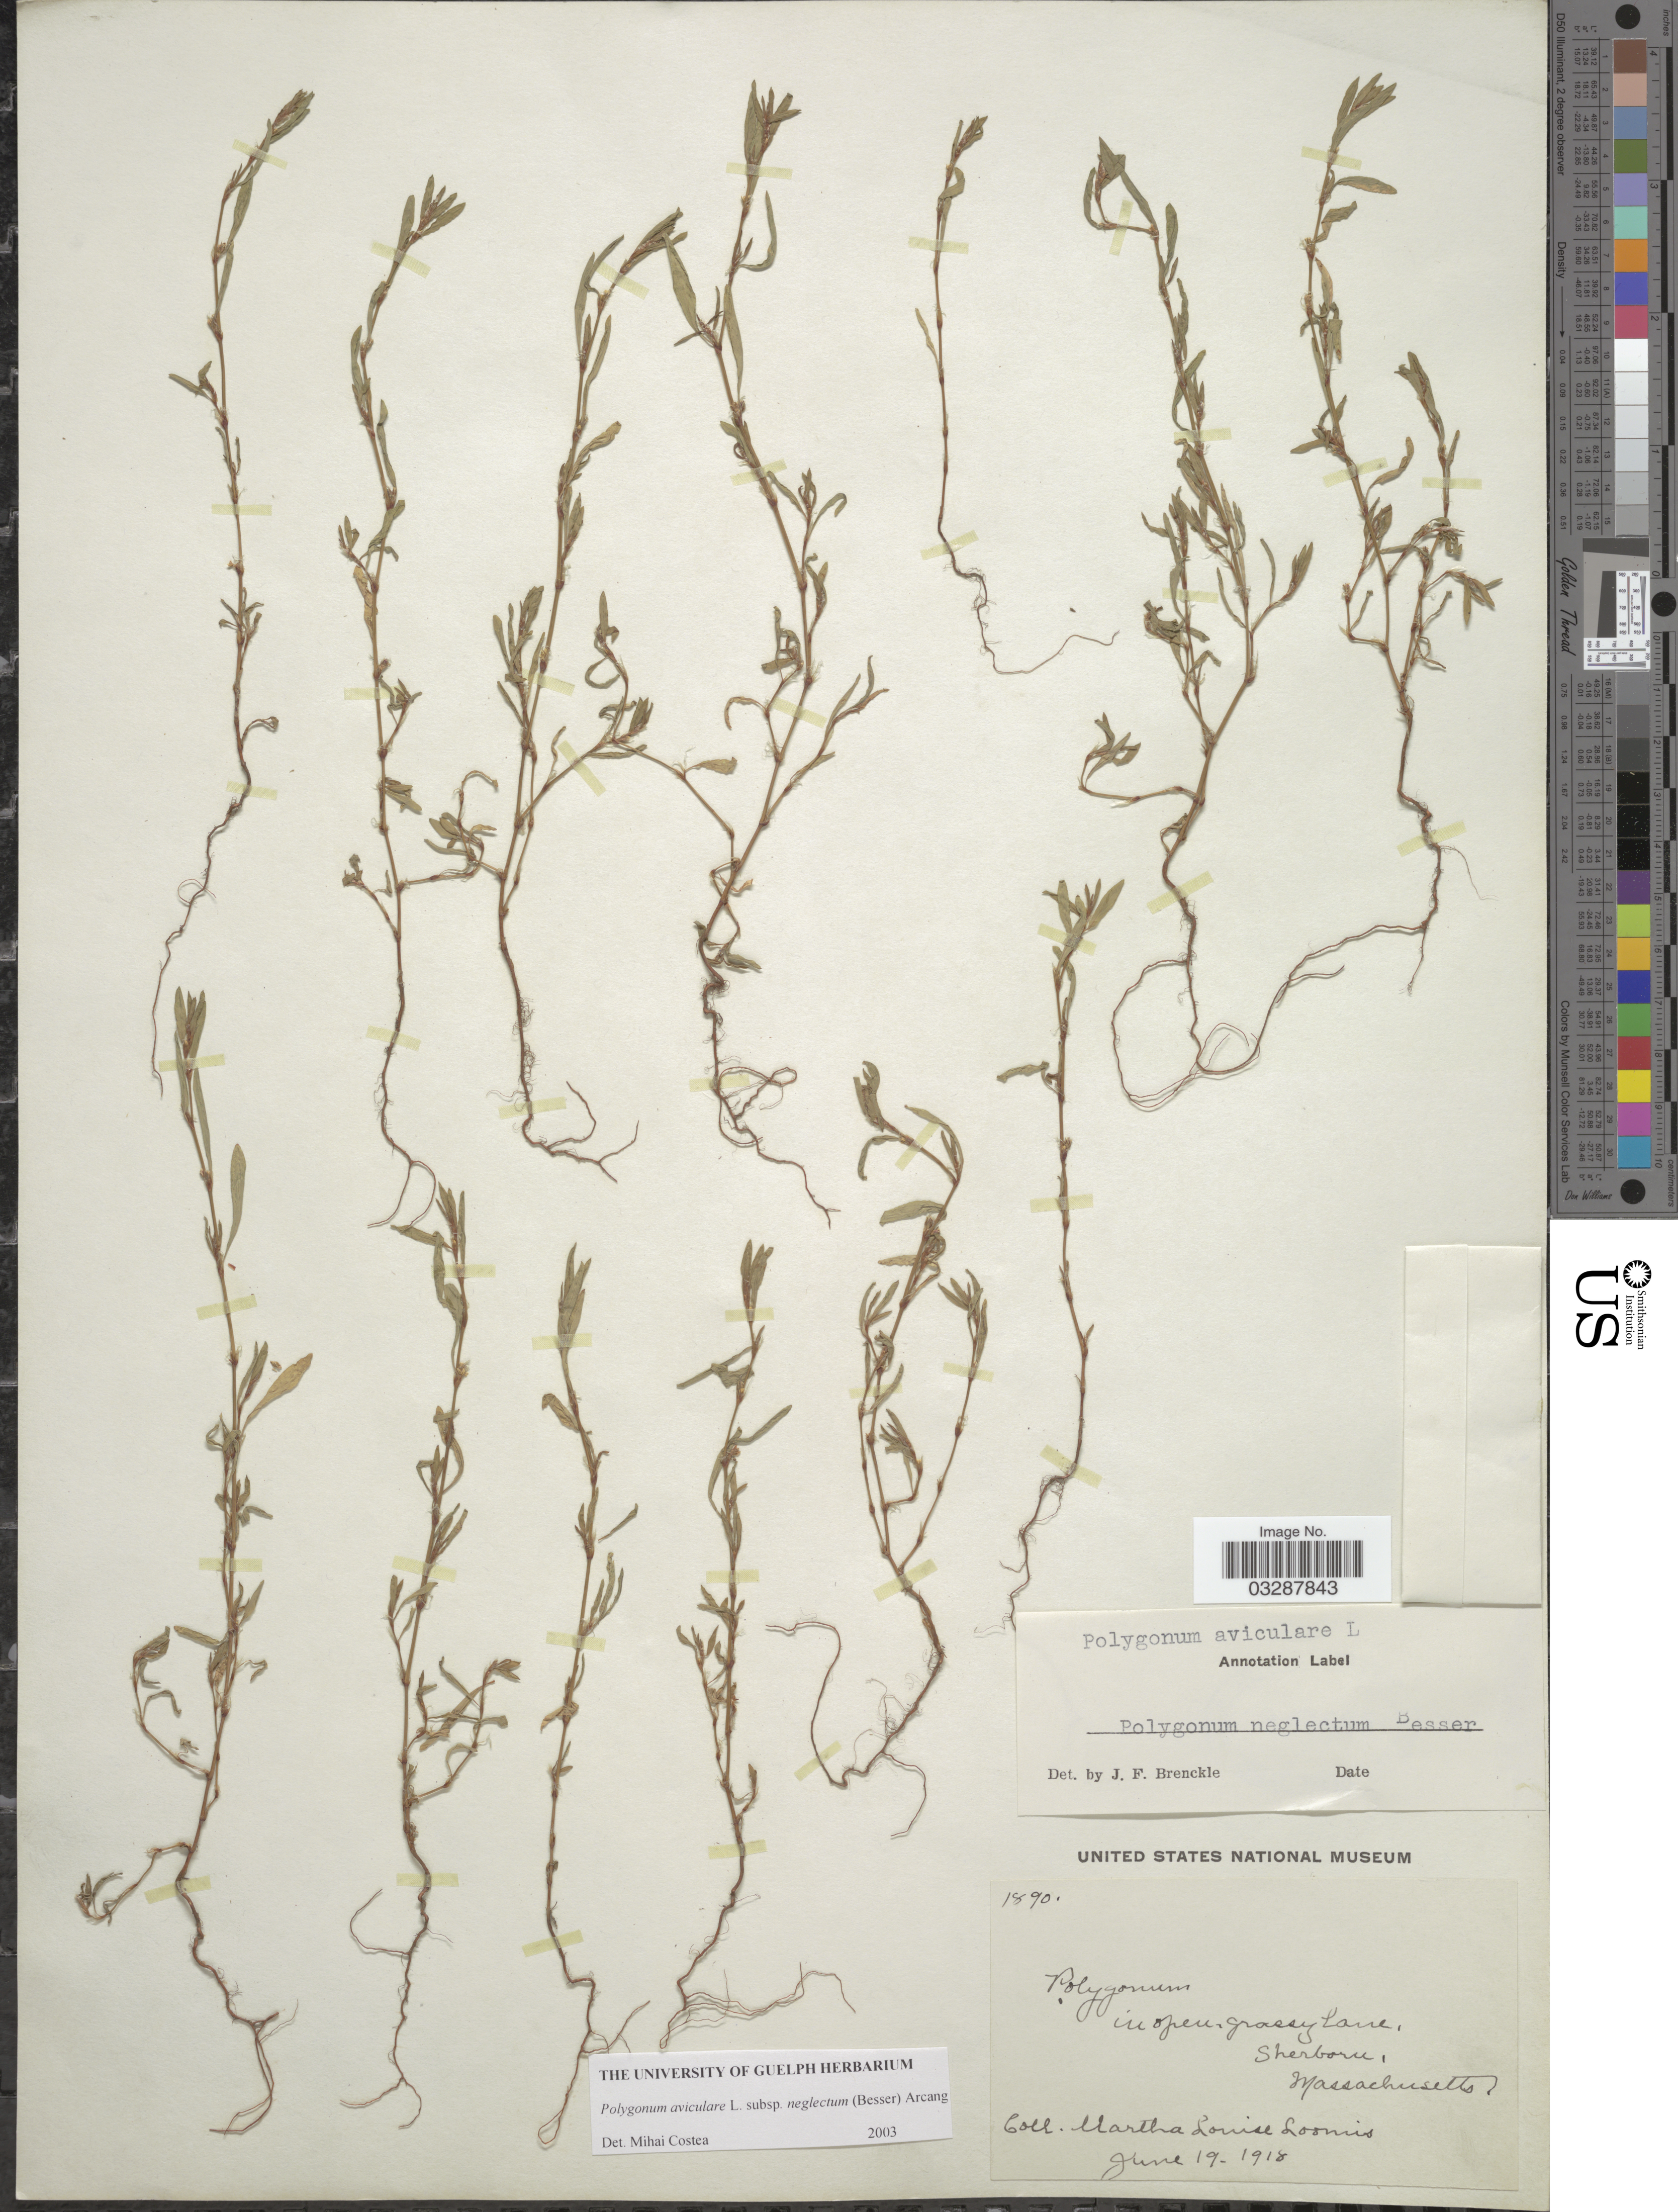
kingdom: Plantae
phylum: Tracheophyta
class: Magnoliopsida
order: Caryophyllales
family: Polygonaceae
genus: Polygonum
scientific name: Polygonum aviculare subsp. neglectum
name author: (Besser) Arcang.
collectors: M. L. Loomis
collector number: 1890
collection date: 1918-06-19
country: United States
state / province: Massachusetts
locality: Sherborn.